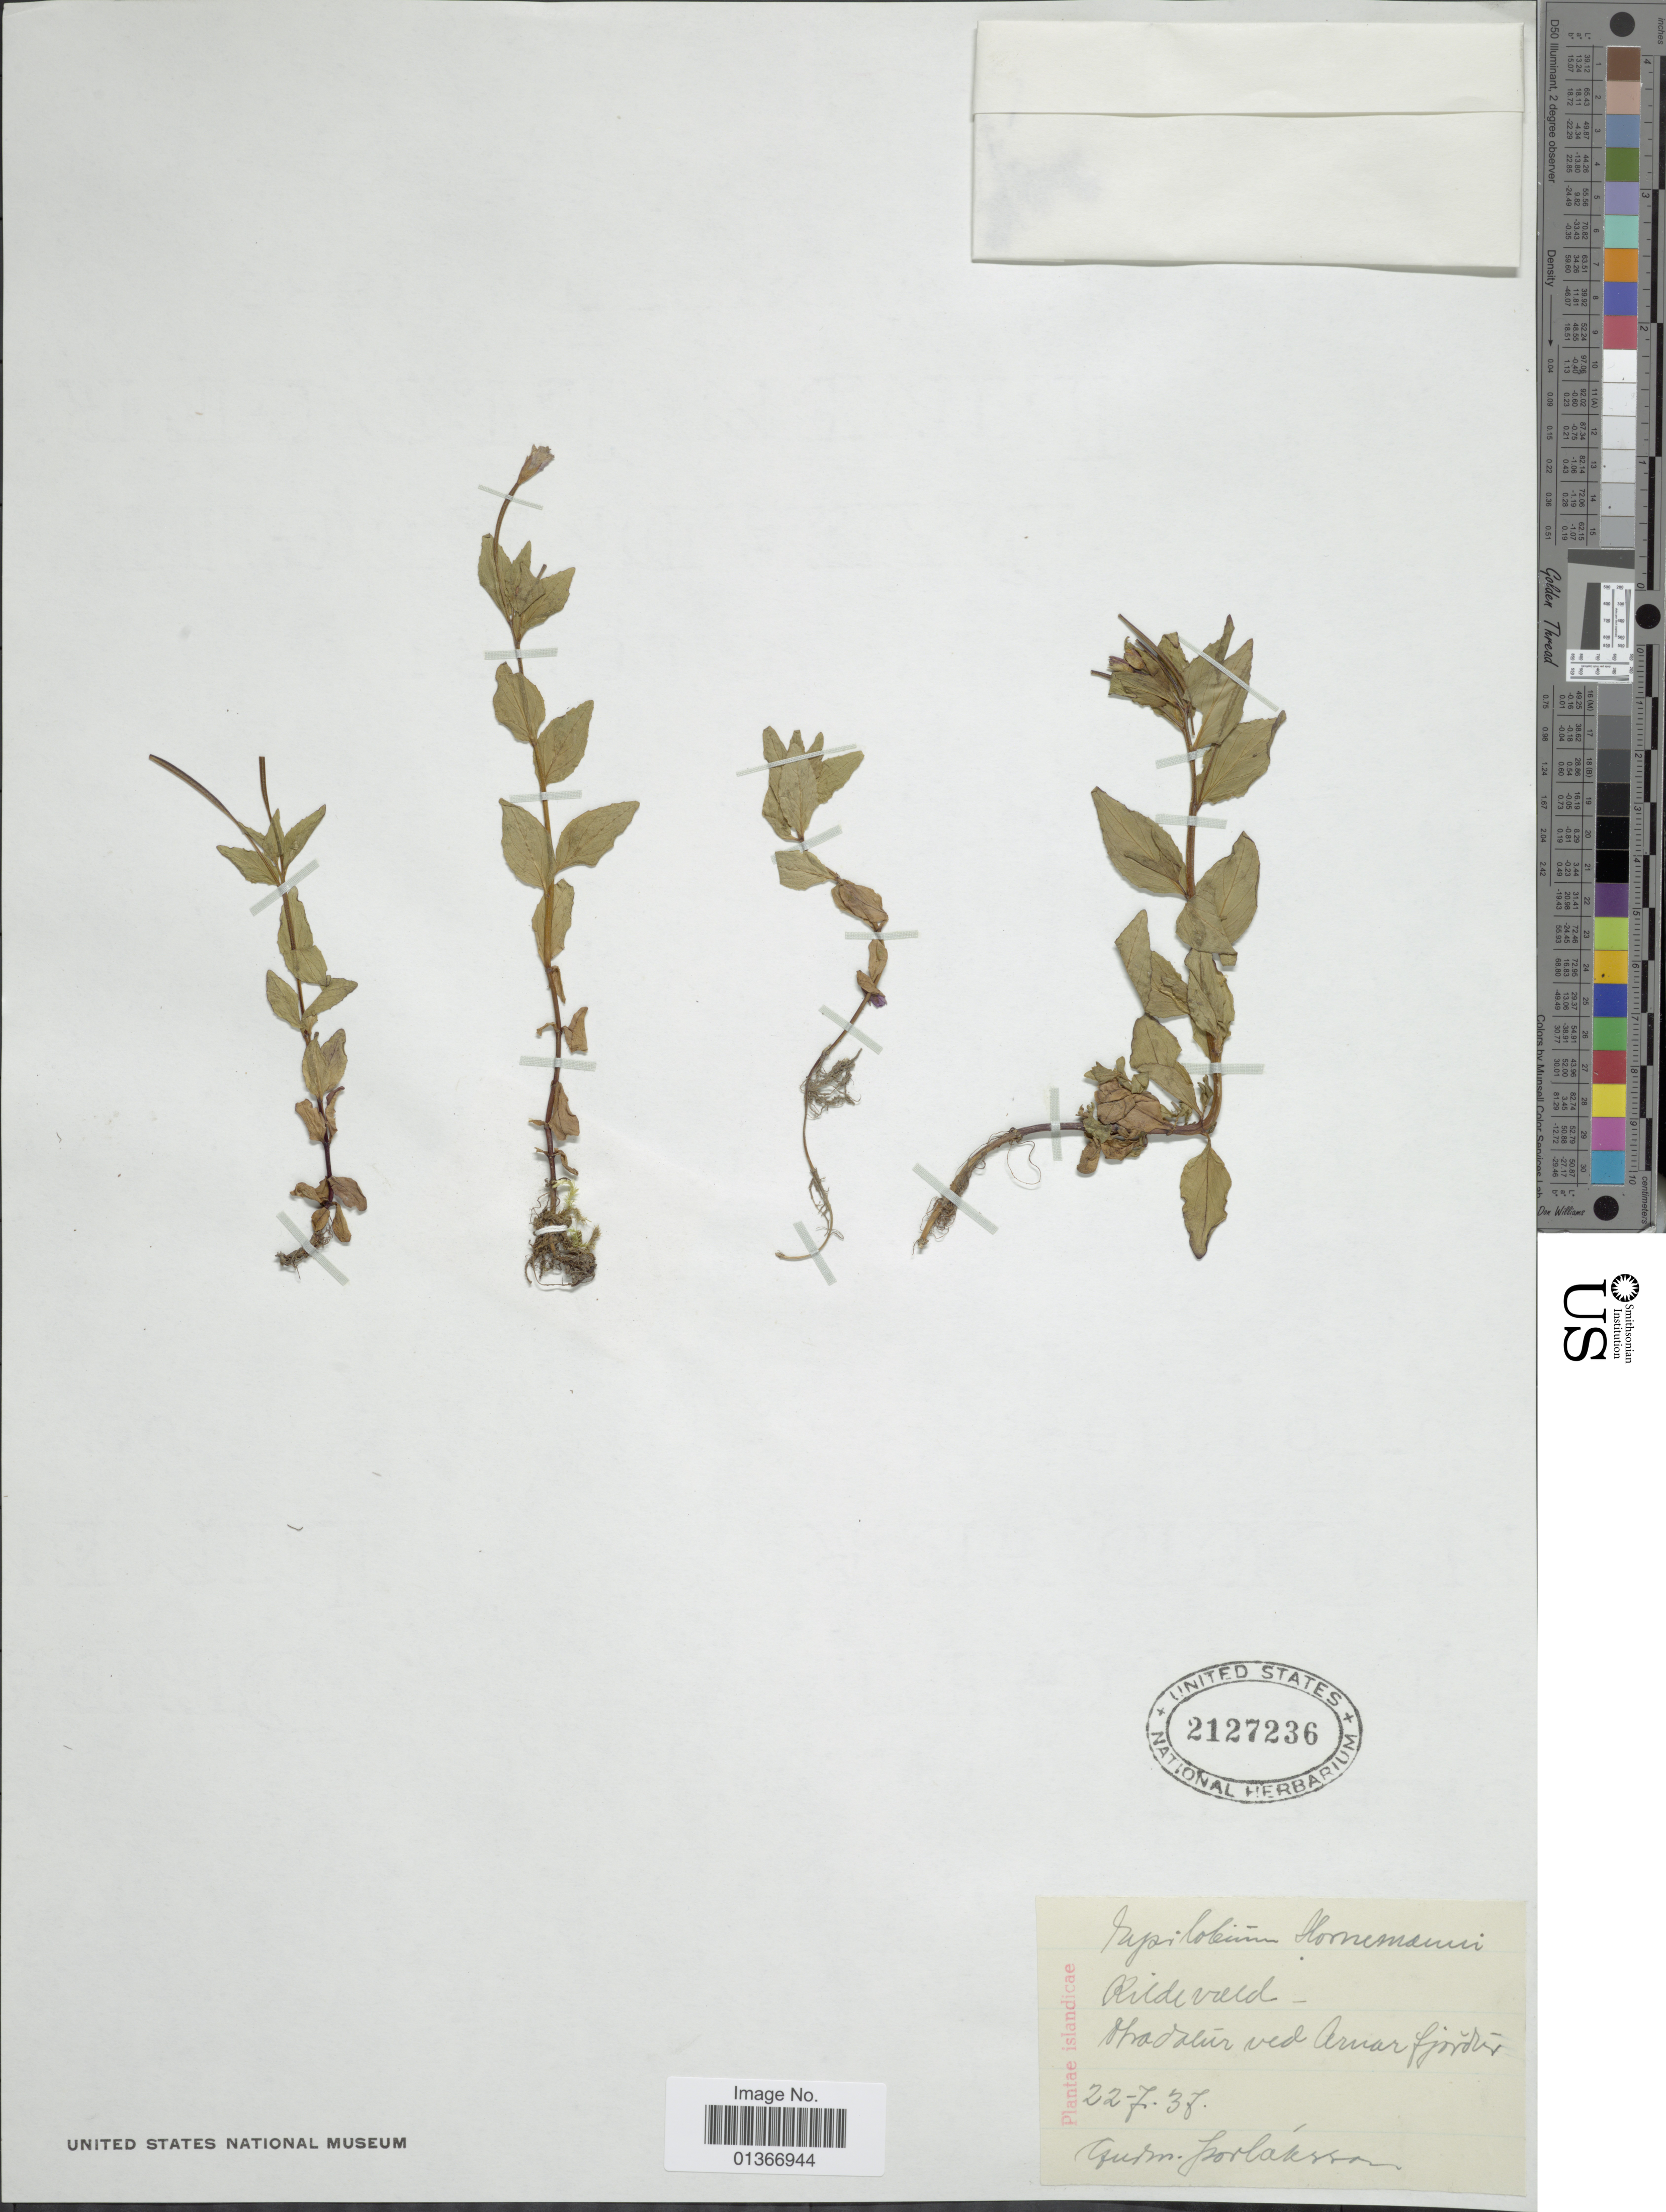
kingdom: Plantae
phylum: Tracheophyta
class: Magnoliopsida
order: Myrtales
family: Onagraceae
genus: Epilobium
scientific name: Epilobium hornemannii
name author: Rchb.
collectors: G. Porlaksson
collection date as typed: Transcribed d/m/y: 22/7/37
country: Iceland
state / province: Westfjords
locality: Kildevæld - Otradalúr ved Arnar fjordur.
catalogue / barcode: US 2127236